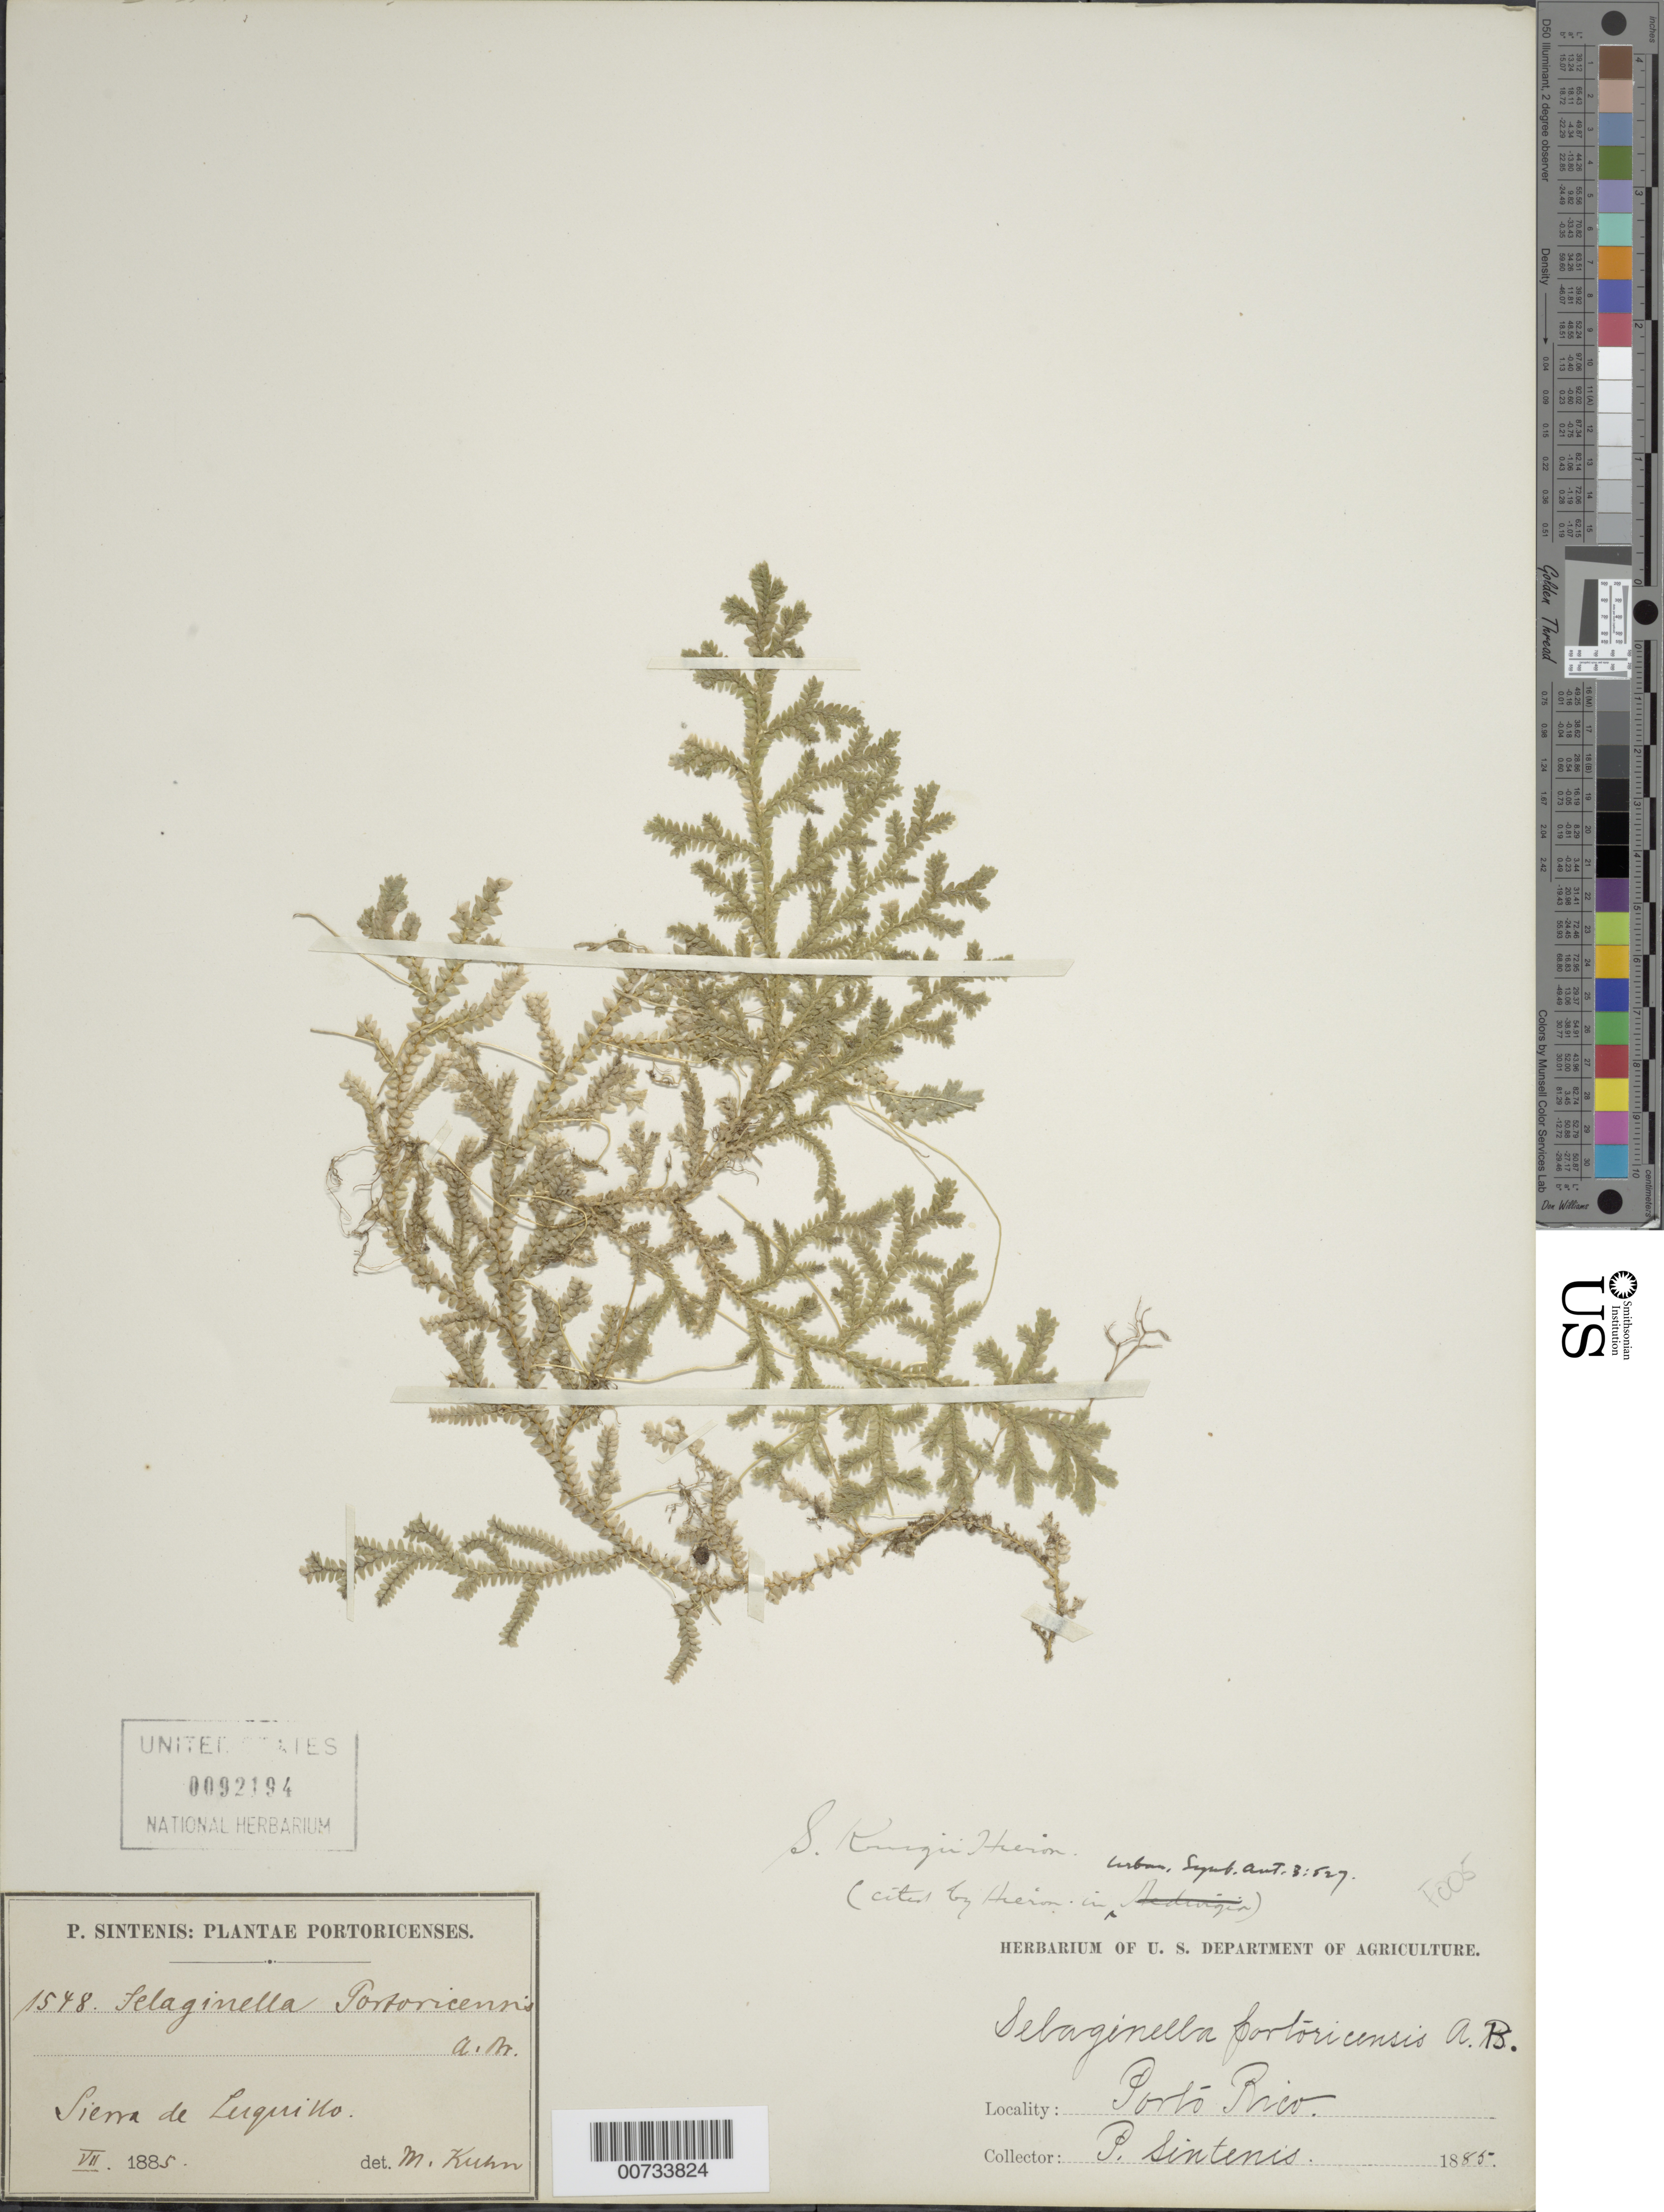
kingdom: Plantae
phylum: Tracheophyta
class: Lycopodiopsida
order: Selaginellales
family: Selaginellaceae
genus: Selaginella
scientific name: Selaginella krugii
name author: Hieron.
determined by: Hieron, --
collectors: P. Sintenis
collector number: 1548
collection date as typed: Jul 1885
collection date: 1885-07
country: Puerto Rico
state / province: Luquillo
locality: Sierra de Luquillo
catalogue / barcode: US 92194